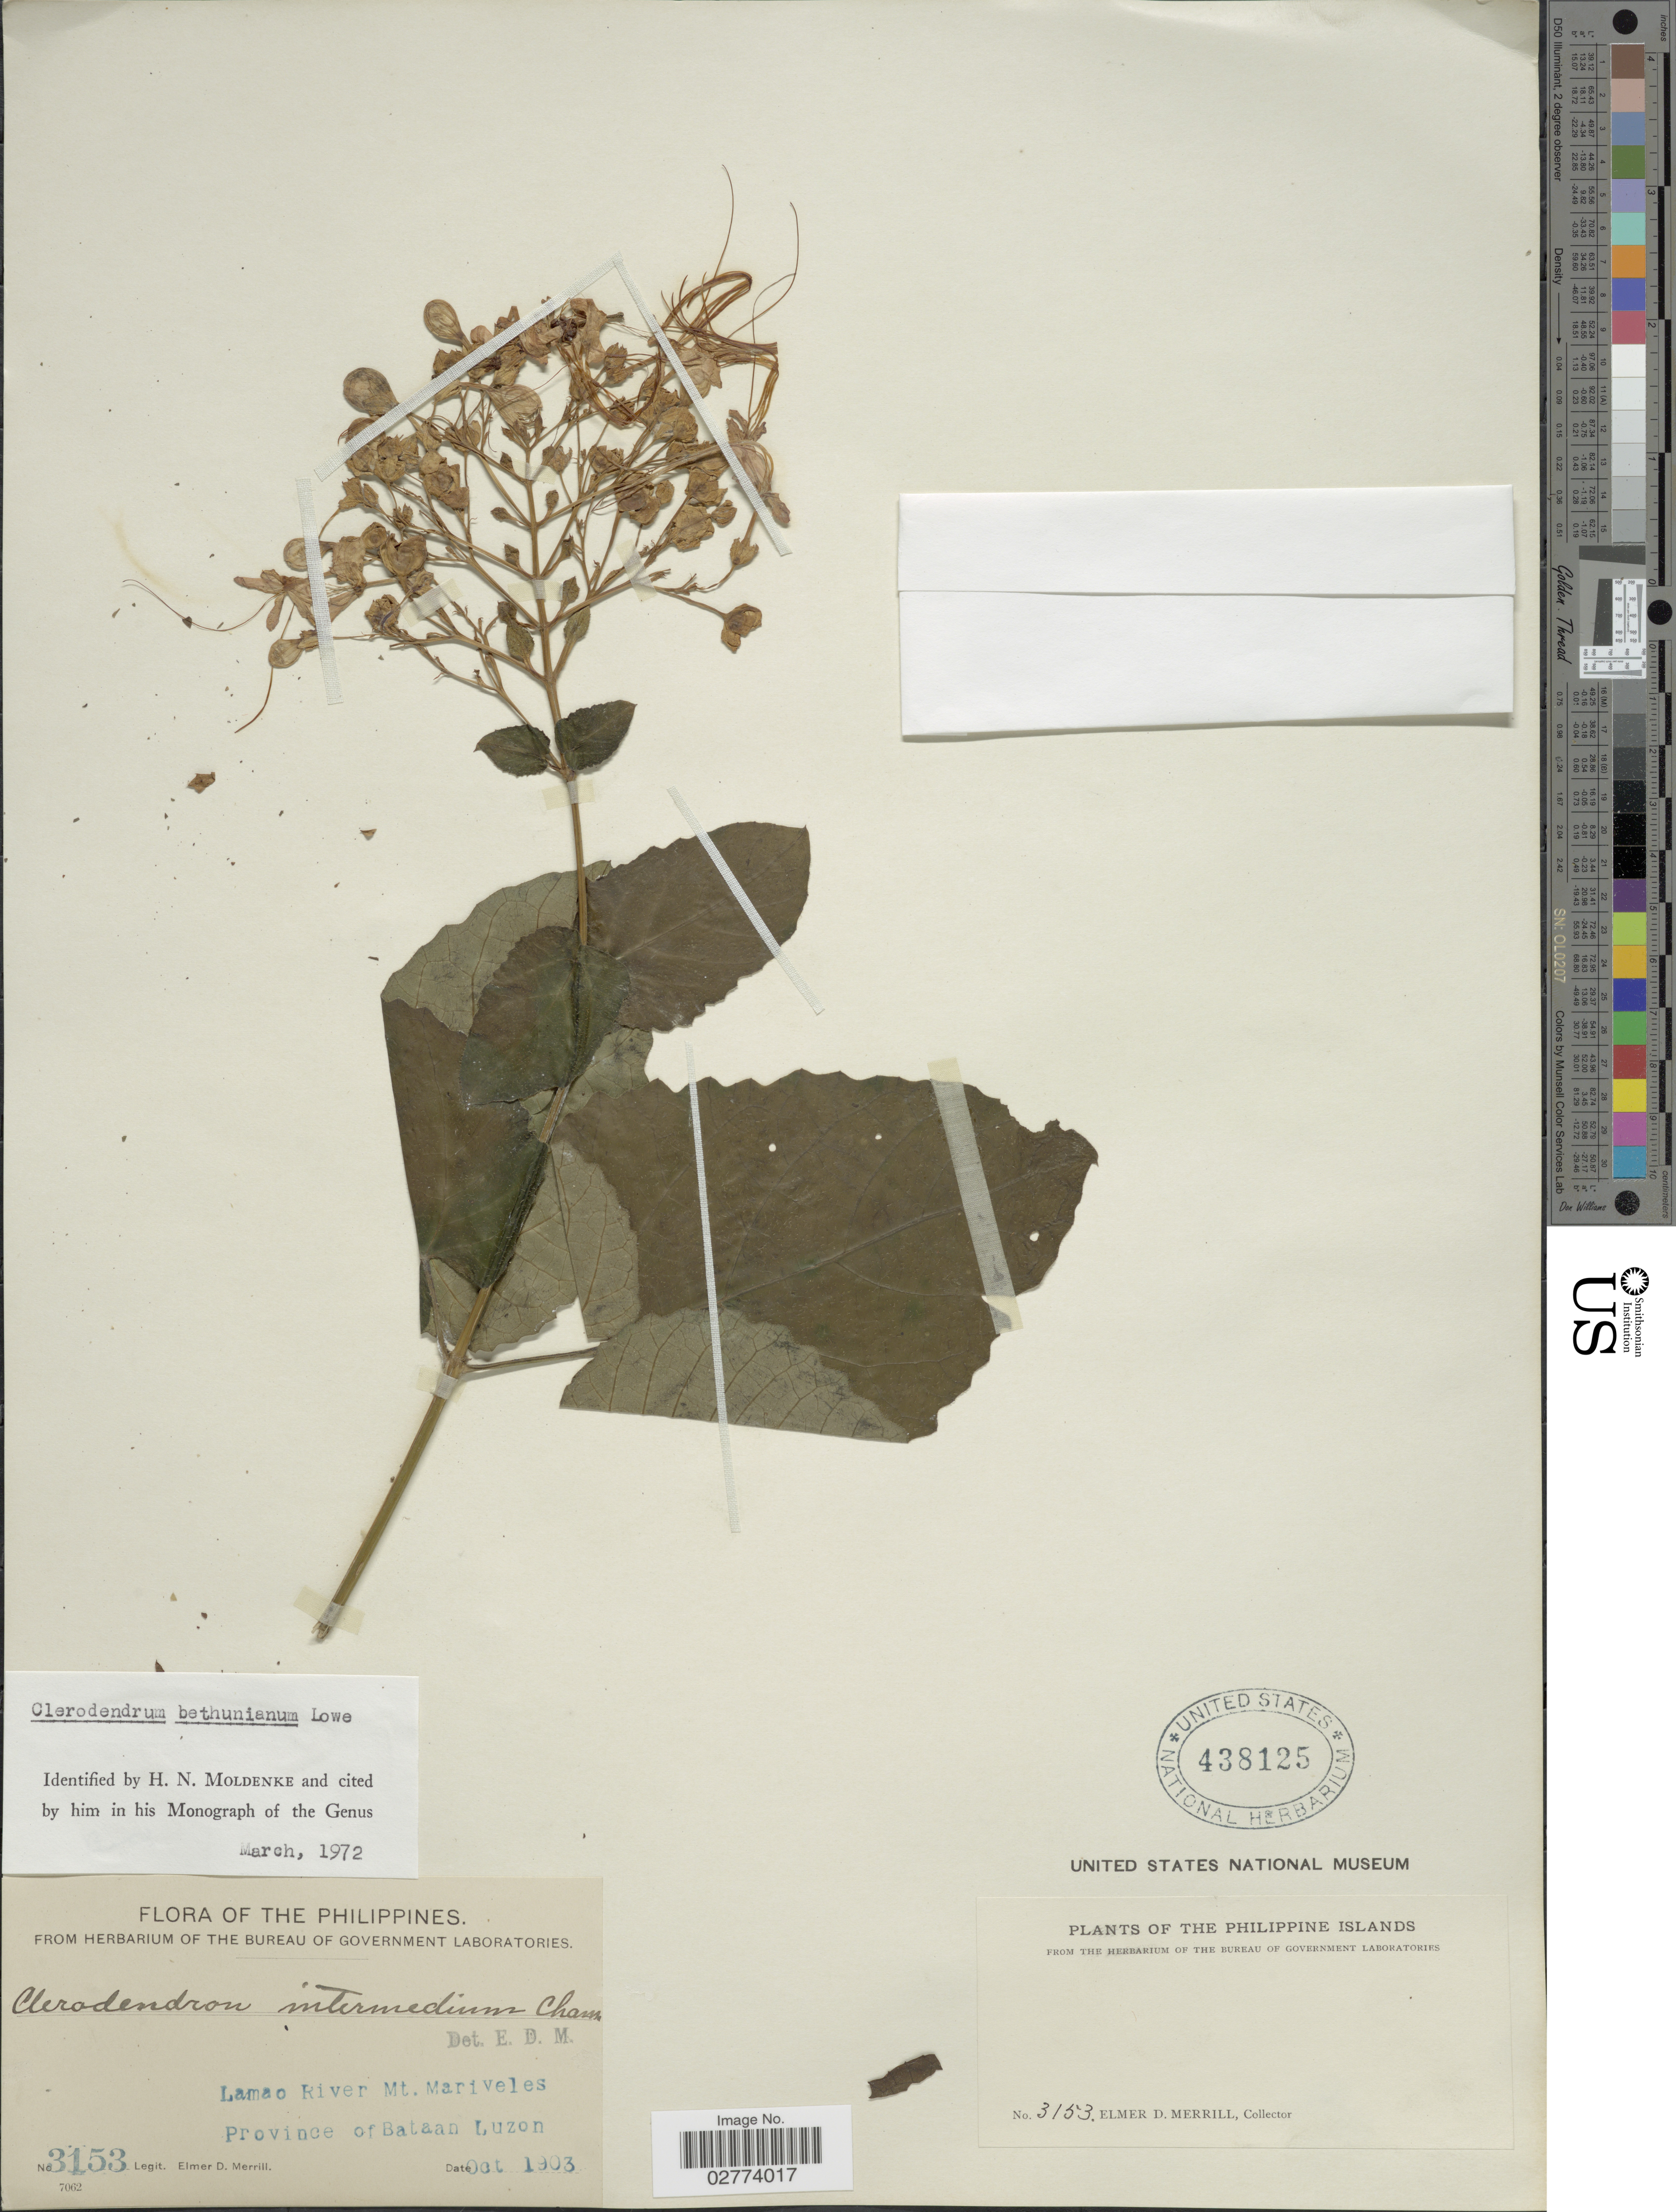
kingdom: Plantae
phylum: Tracheophyta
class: Magnoliopsida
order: Lamiales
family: Lamiaceae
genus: Clerodendrum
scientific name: Clerodendrum bethuneanum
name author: H. Low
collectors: E. D. Merrill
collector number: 3153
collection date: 1903-10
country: Philippines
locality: Philippine Islands. Lamao River Mt. Mariveles. Province of Bataan Luzon.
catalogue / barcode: US 438125